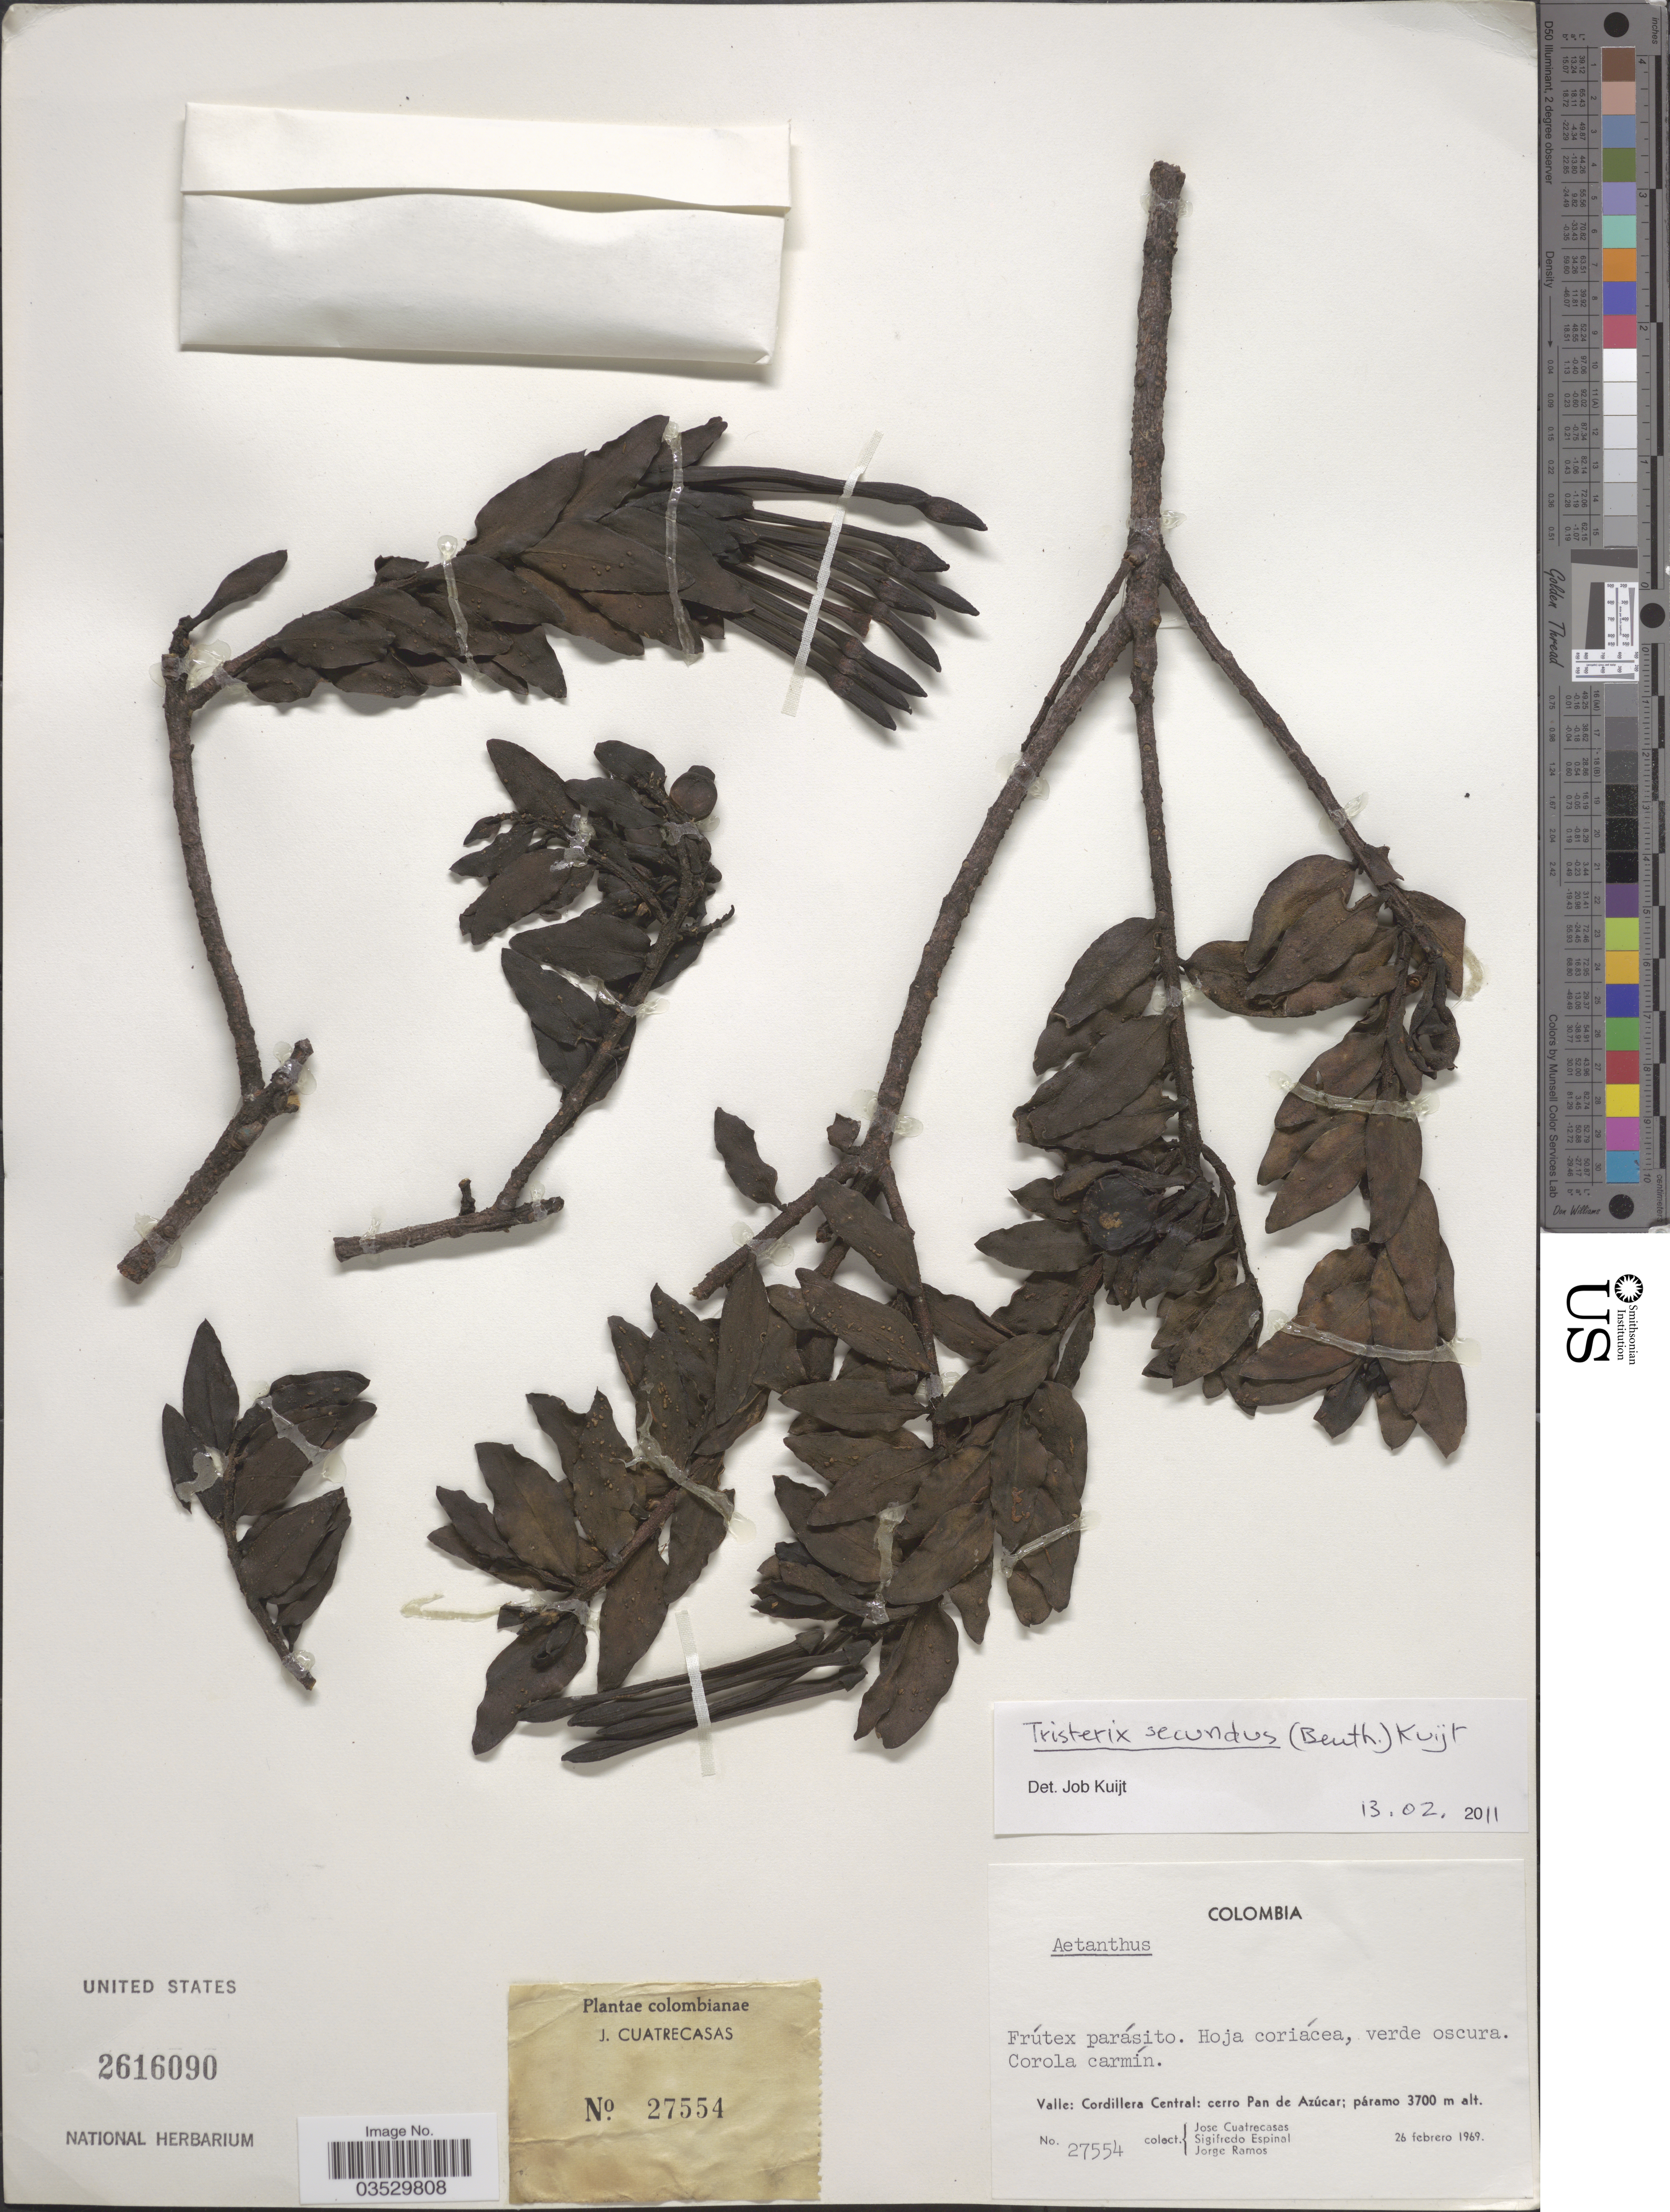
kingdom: Plantae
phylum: Tracheophyta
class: Magnoliopsida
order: Santalales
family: Loranthaceae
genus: Tristerix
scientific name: Tristerix secundus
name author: (Benth.) Kuijt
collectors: J. Cuatrecasas, S. Espinal & J. Ramos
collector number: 27554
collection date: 1969-02-26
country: Colombia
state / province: Valle del Cauca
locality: Valle: Cordillera Central: cerro Pan de Azúcar.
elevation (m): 3700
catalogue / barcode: US 2616090